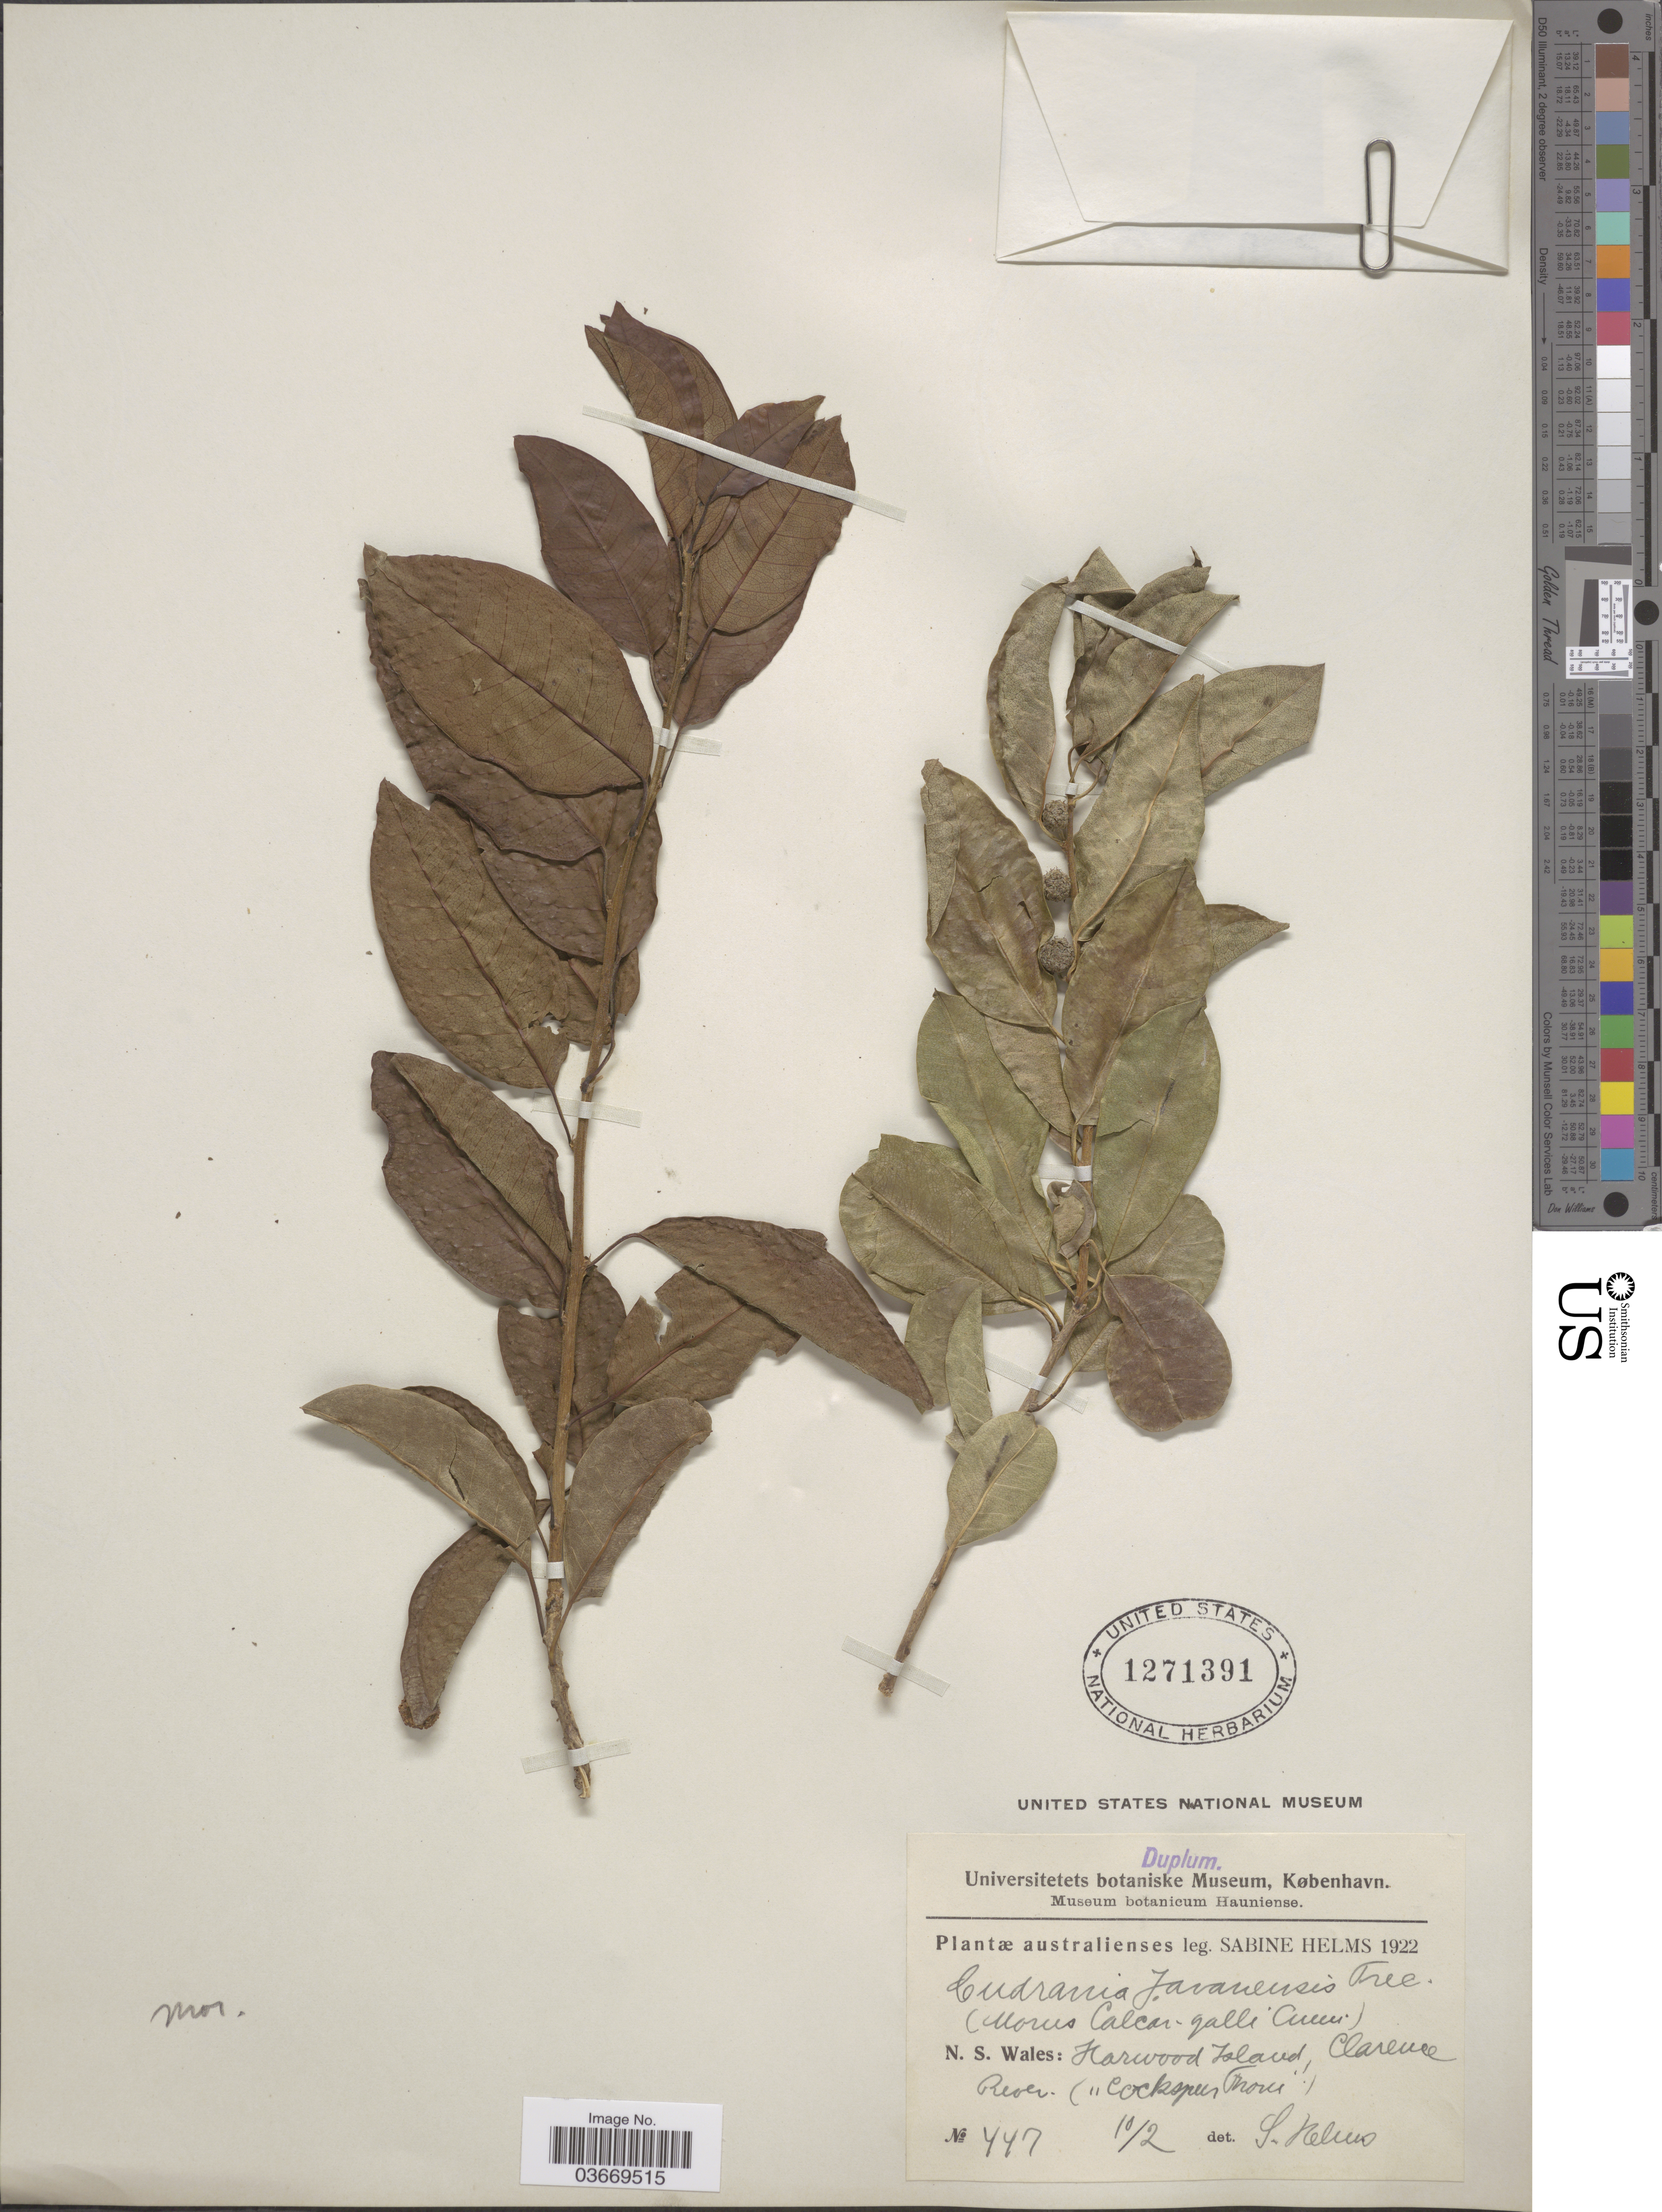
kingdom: Plantae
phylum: Tracheophyta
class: Magnoliopsida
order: Rosales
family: Moraceae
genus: Maclura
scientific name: Maclura cochinchinensis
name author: (Lour.) Corner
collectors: S. Helms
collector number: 447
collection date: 1922-02-10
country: Australia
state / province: New South Wales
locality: Harwood Island, Clarence River.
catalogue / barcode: US 1271391